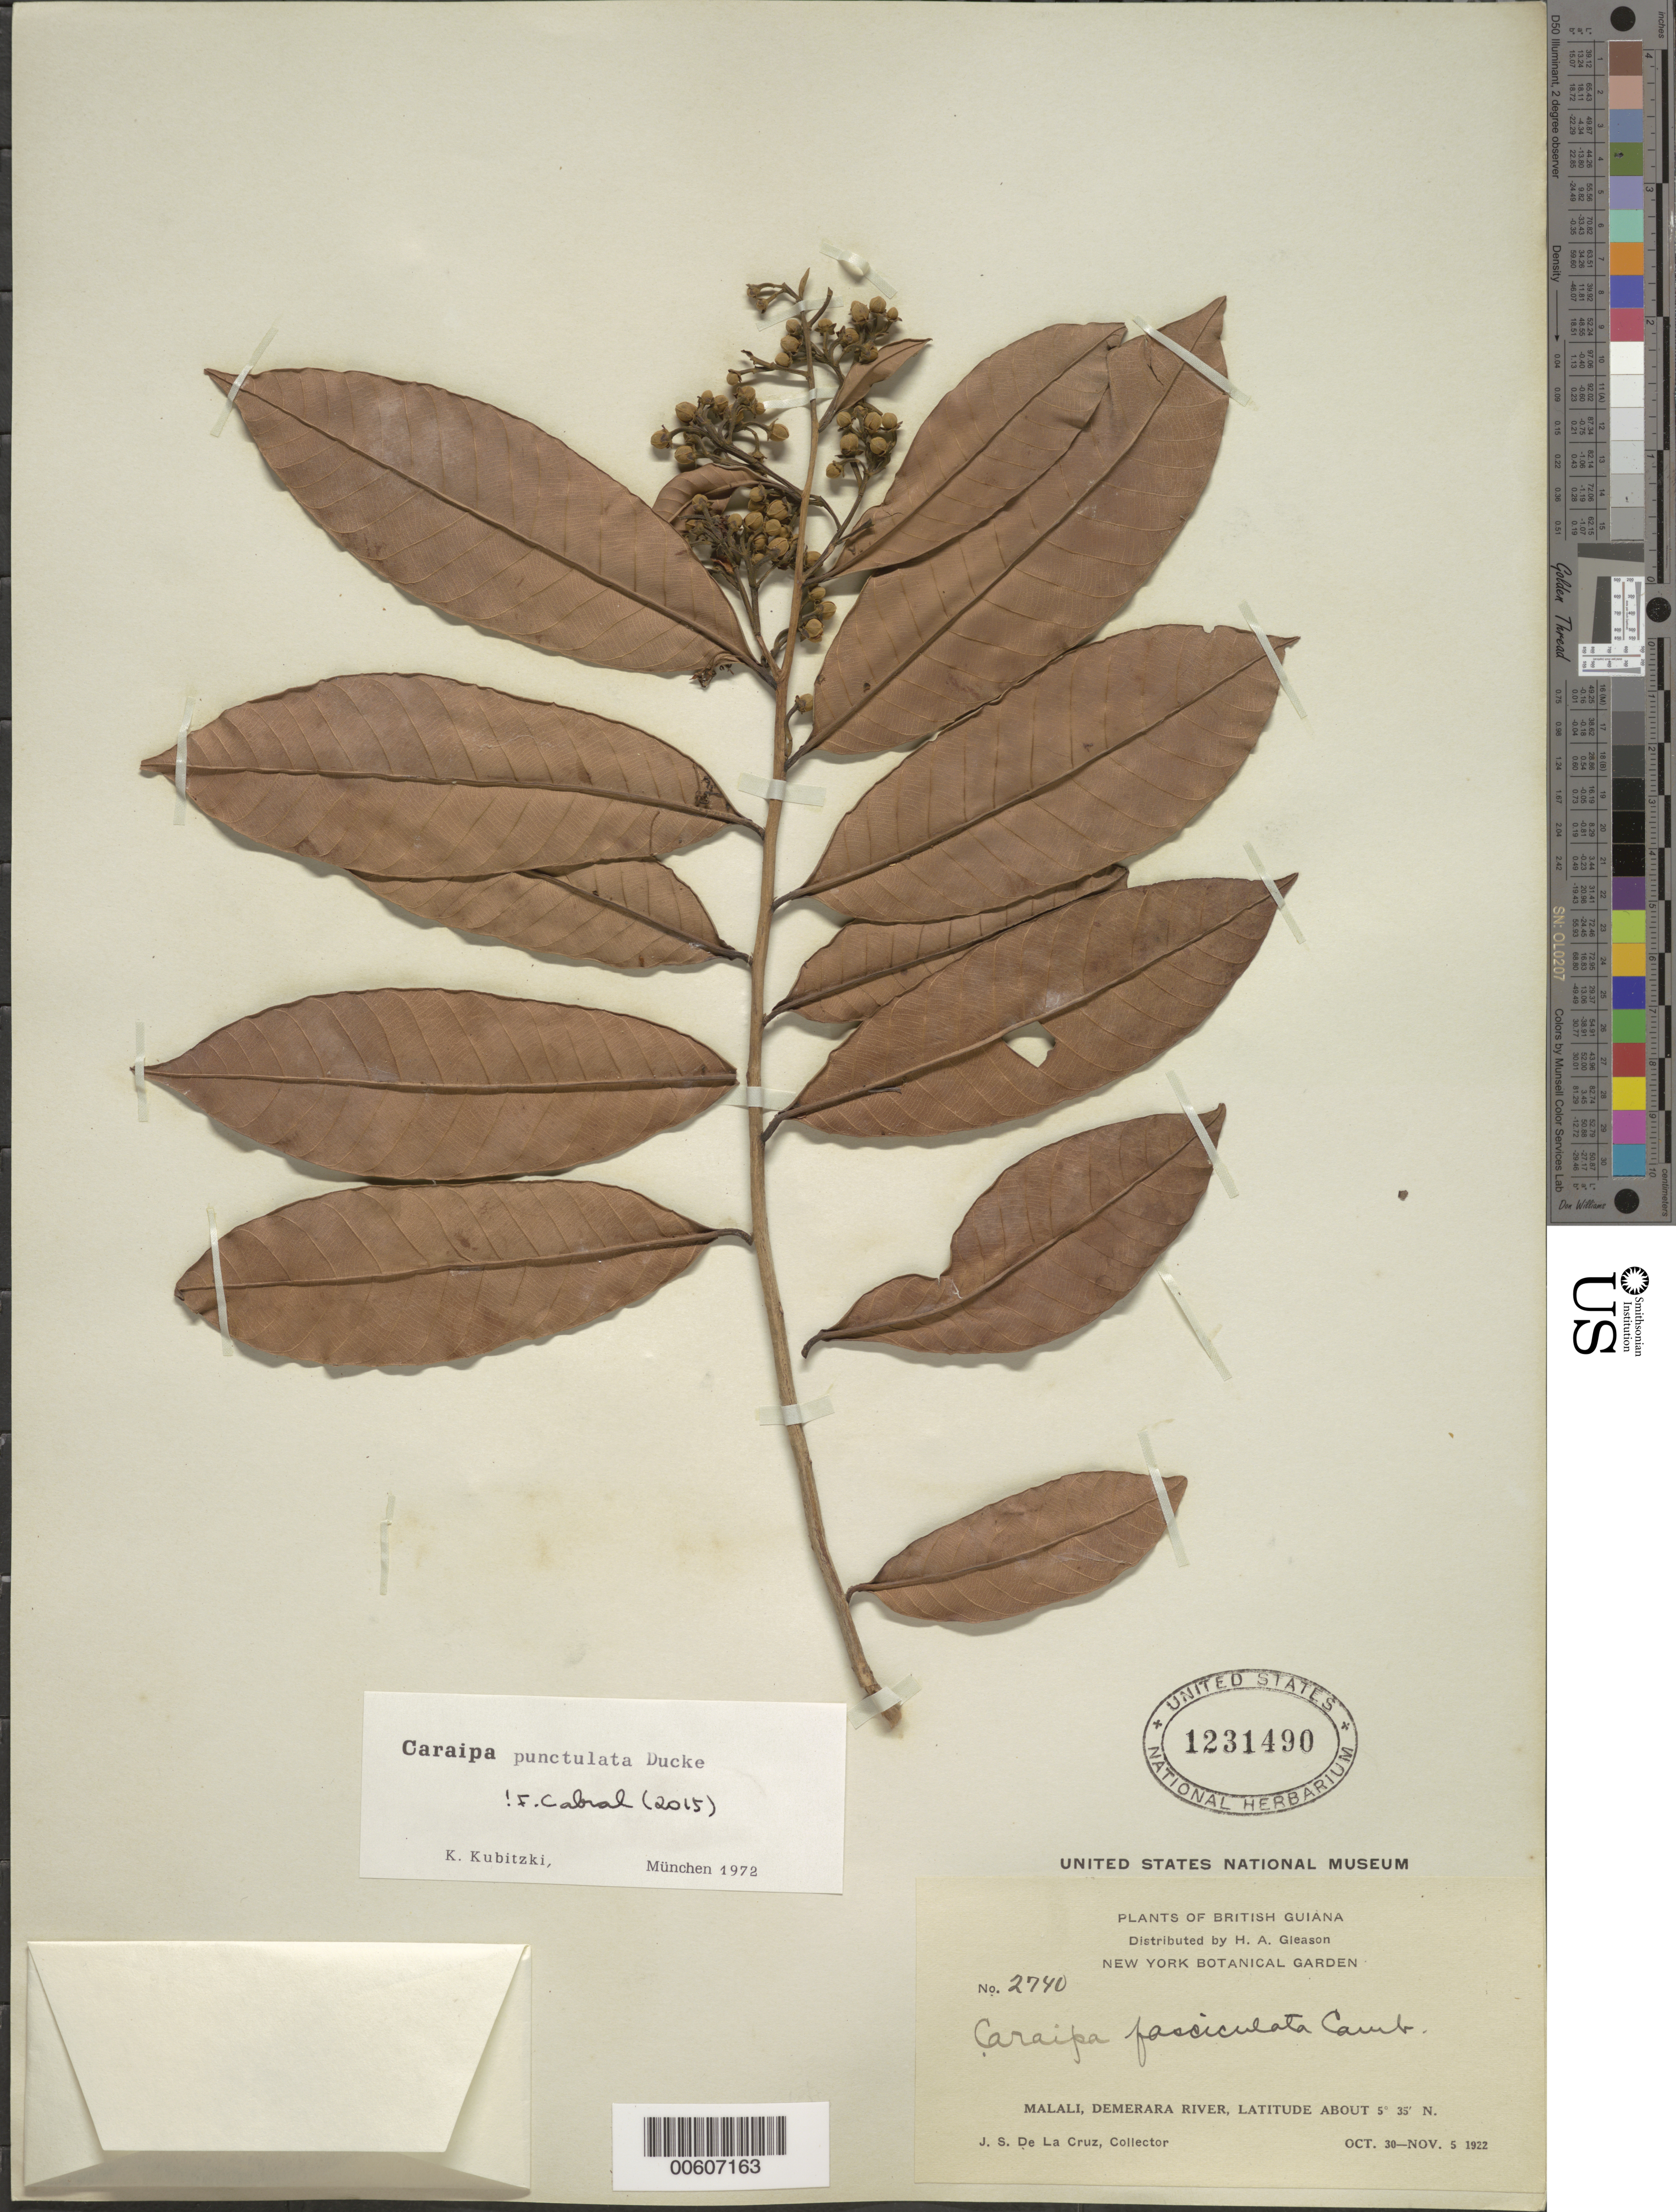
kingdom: Plantae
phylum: Tracheophyta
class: Magnoliopsida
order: Malpighiales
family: Calophyllaceae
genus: Caraipa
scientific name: Caraipa punctulata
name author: Ducke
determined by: Kubitzki, Klaus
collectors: J. S. de la Cruz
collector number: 2740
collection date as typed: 30-Oct-22 to 5-Nov-22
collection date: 1922-10-30/1922-11-05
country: Guyana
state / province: U. Demerara-Berbice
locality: Malali, Demerara R.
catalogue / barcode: US 1231490